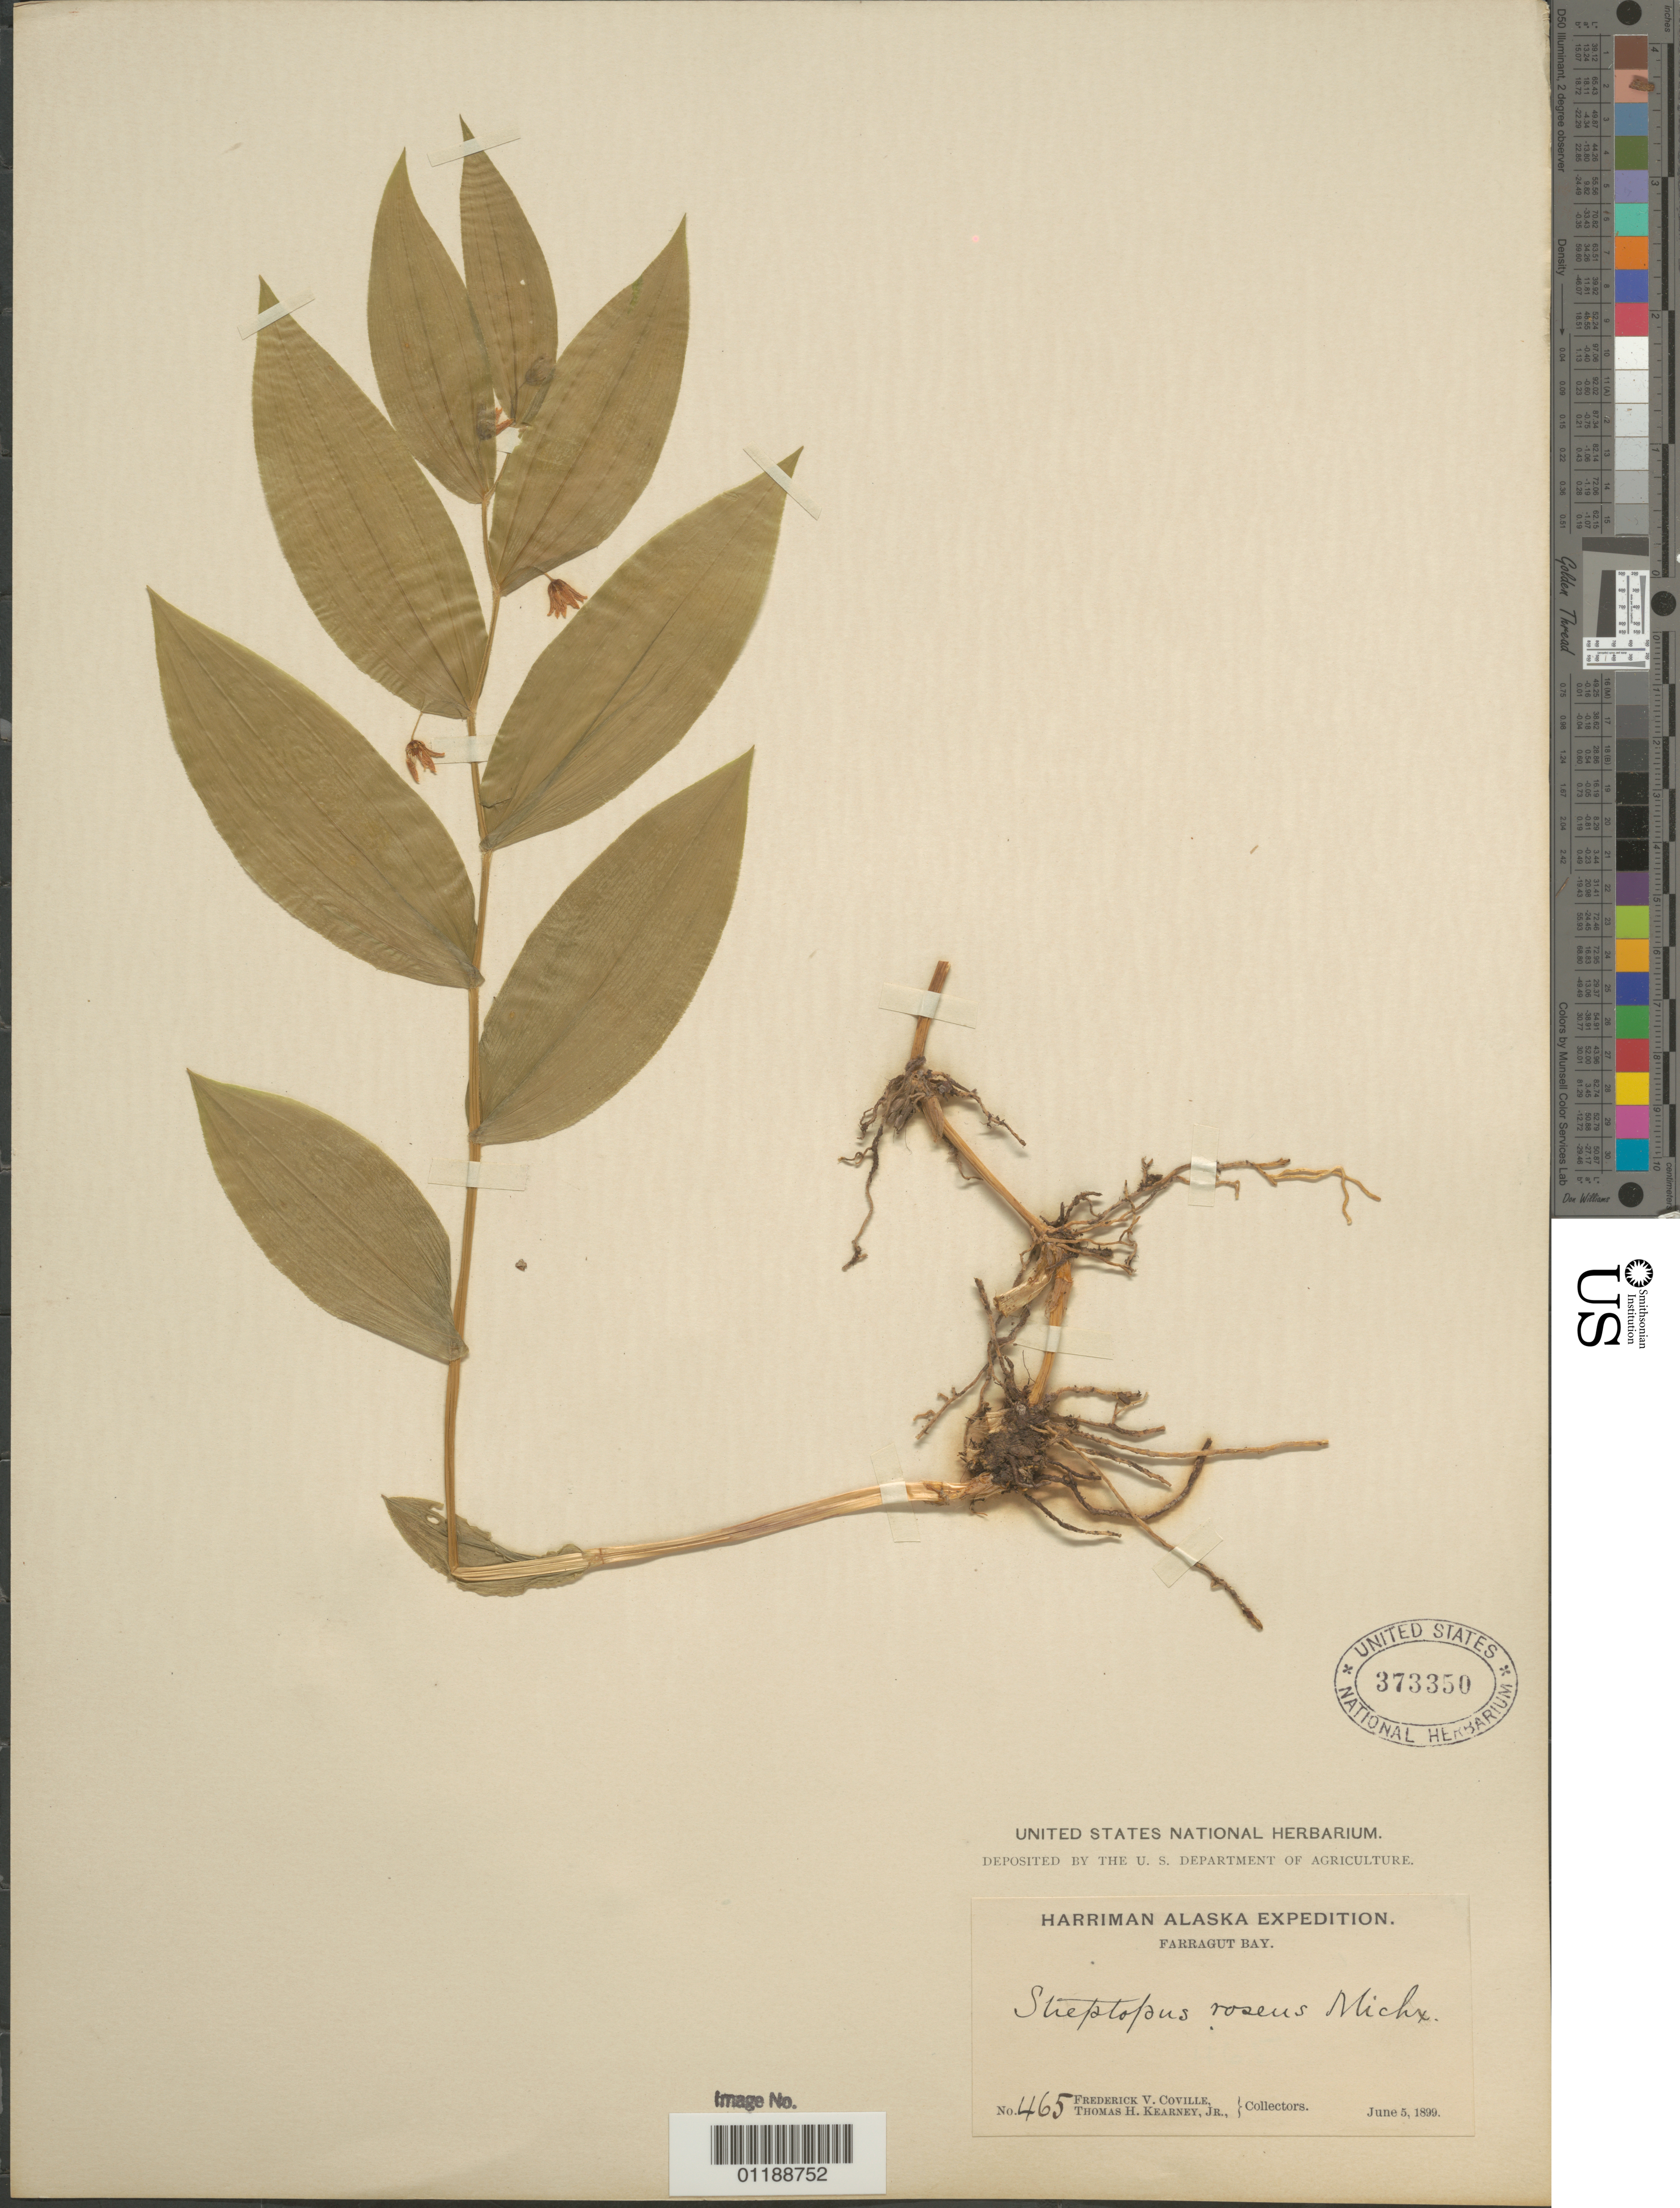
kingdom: Plantae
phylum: Tracheophyta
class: Liliopsida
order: Liliales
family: Liliaceae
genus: Streptopus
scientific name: Streptopus roseus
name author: Michx.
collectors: F. V. Coville & T. H. Kearney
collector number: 465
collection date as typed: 05 Jun 1899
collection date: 1899-06-05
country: United States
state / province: Alaska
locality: Farragut Bay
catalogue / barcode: US 373350